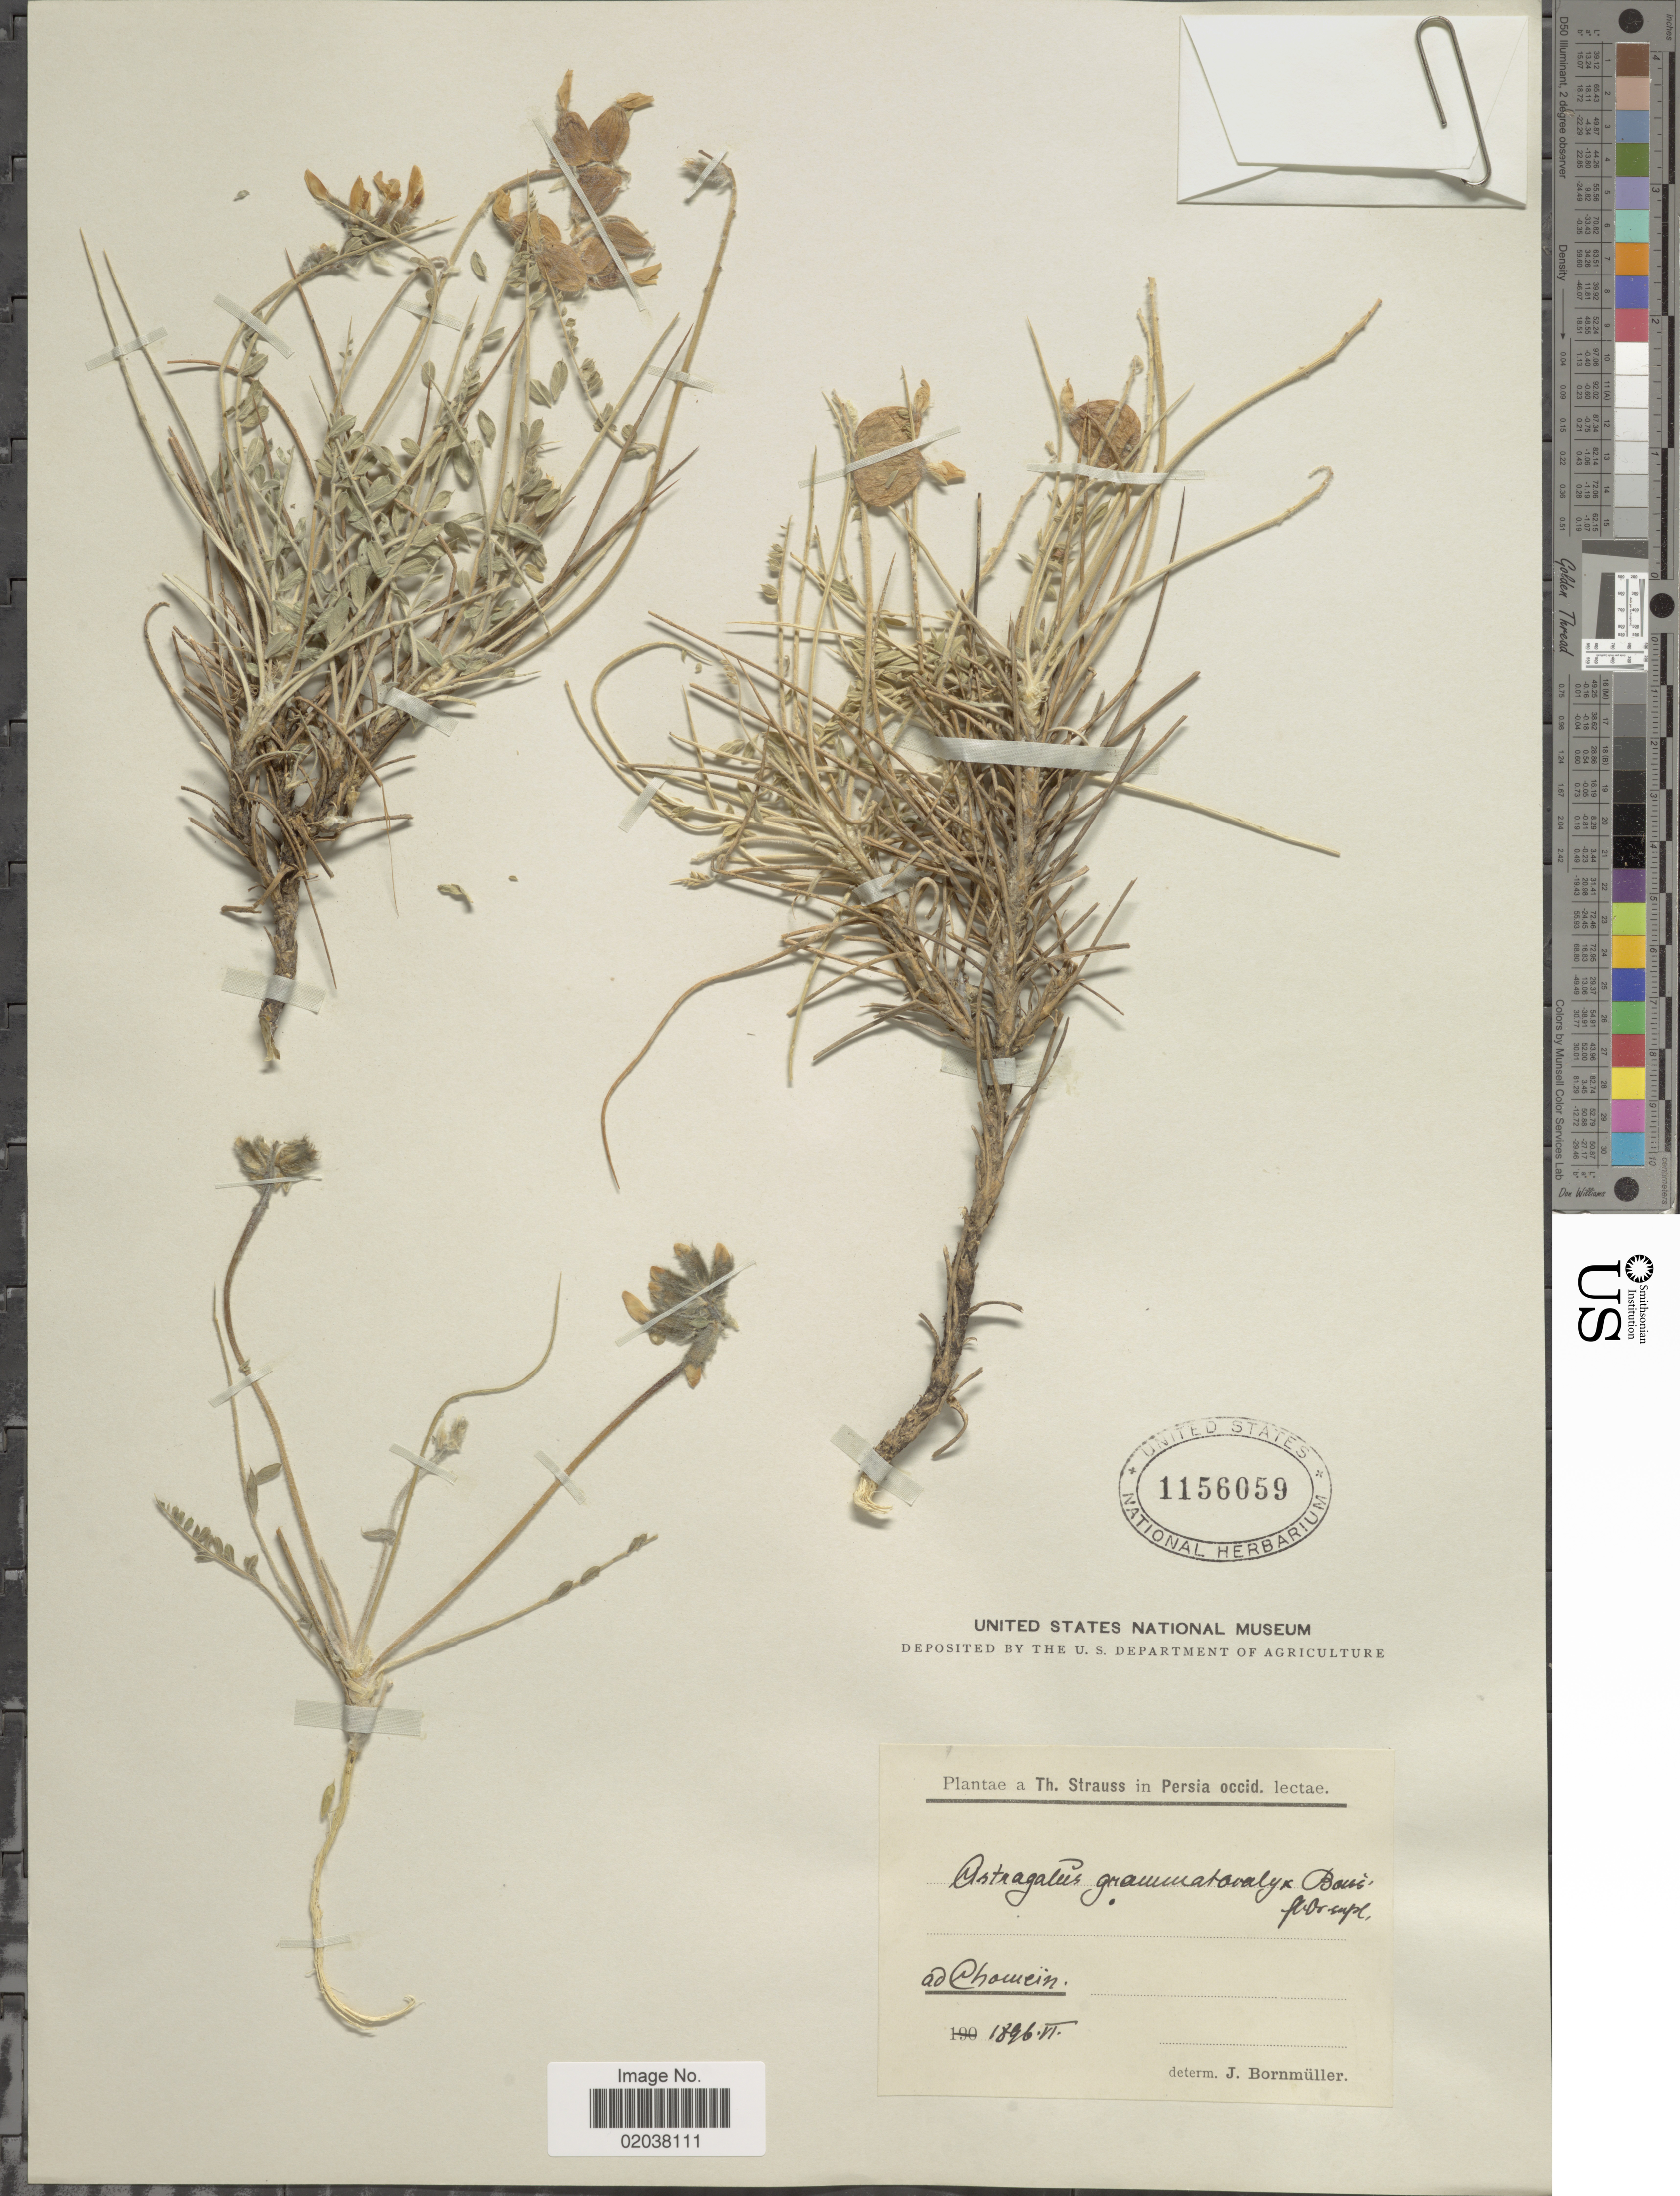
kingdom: Plantae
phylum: Tracheophyta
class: Magnoliopsida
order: Fabales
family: Fabaceae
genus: Astragalus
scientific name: Astragalus grammatocalyx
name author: Boiss.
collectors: T. Strauss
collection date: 1896-06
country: Iran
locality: Persia occid., ad Chowein [interpreted]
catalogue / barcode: US 1156059